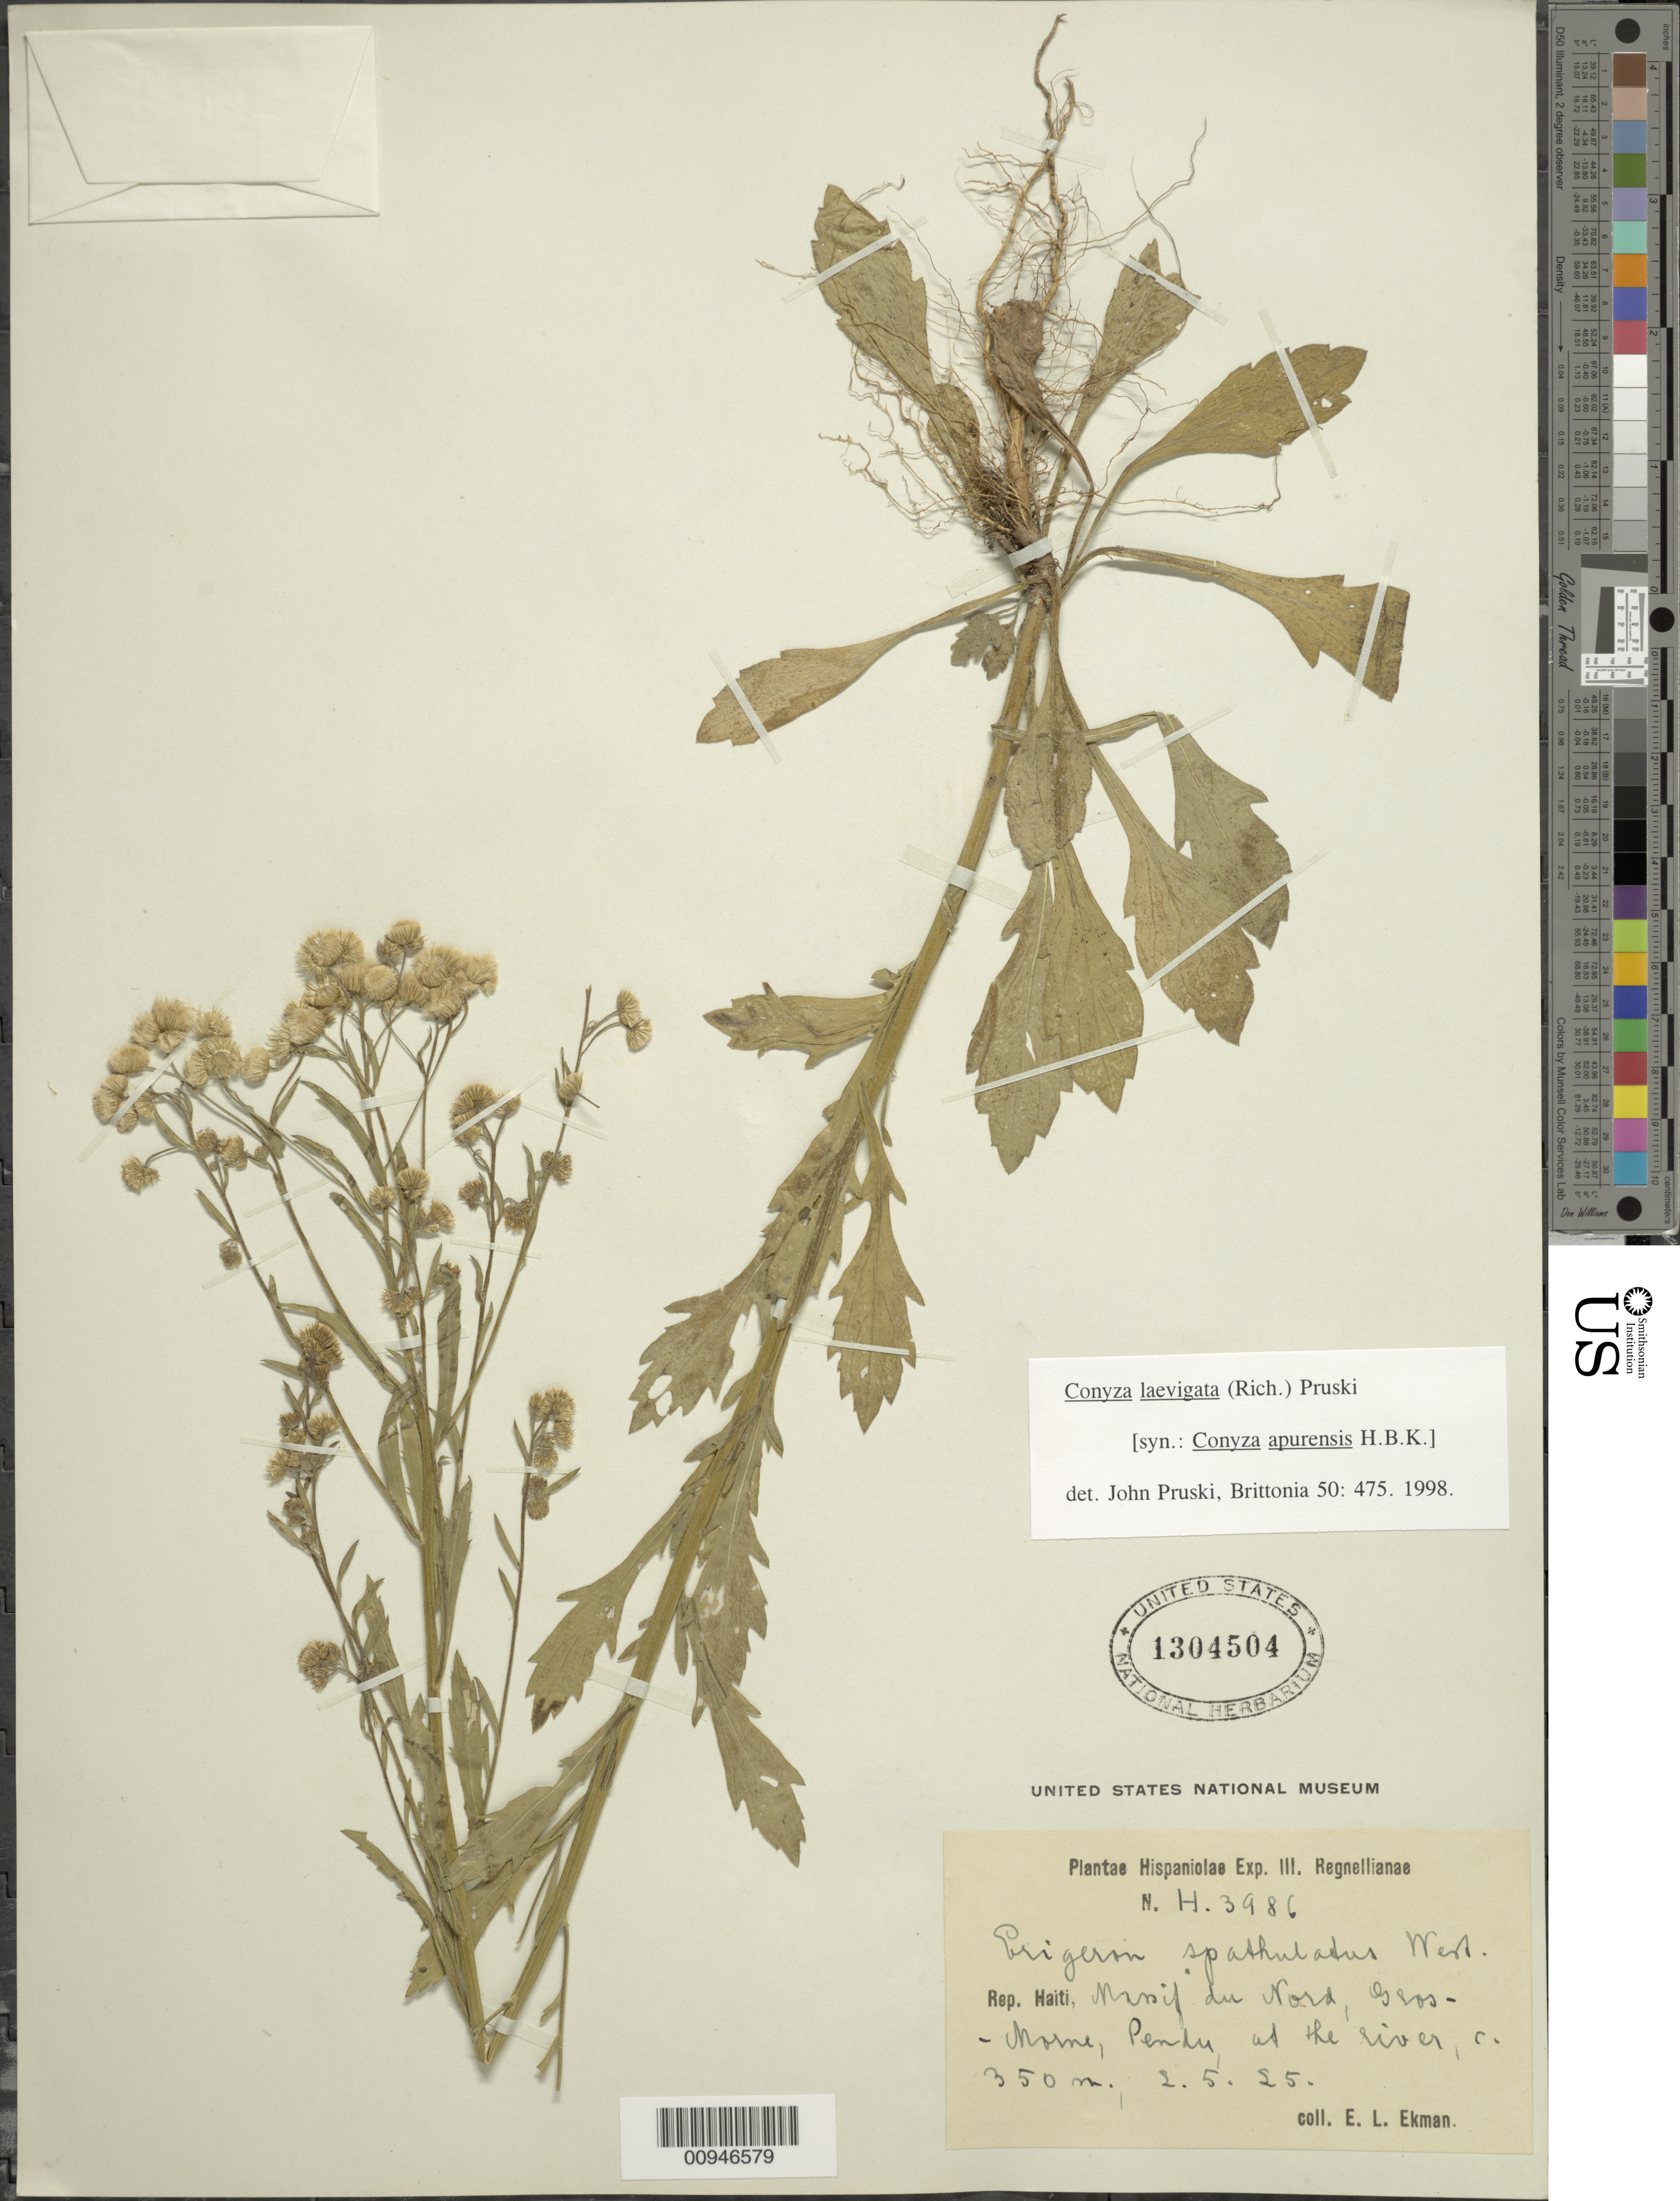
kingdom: Plantae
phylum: Tracheophyta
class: Magnoliopsida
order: Asterales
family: Asteraceae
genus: Conyza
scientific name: Conyza laevigata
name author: (Rich.) Pruski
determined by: Pruski, J. F.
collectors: E. L. Ekman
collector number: H 3986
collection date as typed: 02 May 1925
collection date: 1925-05-02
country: Haiti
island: Hispaniola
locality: Massif du Nord, Gross-Morne, Pendu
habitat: River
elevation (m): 350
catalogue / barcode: US 1304504